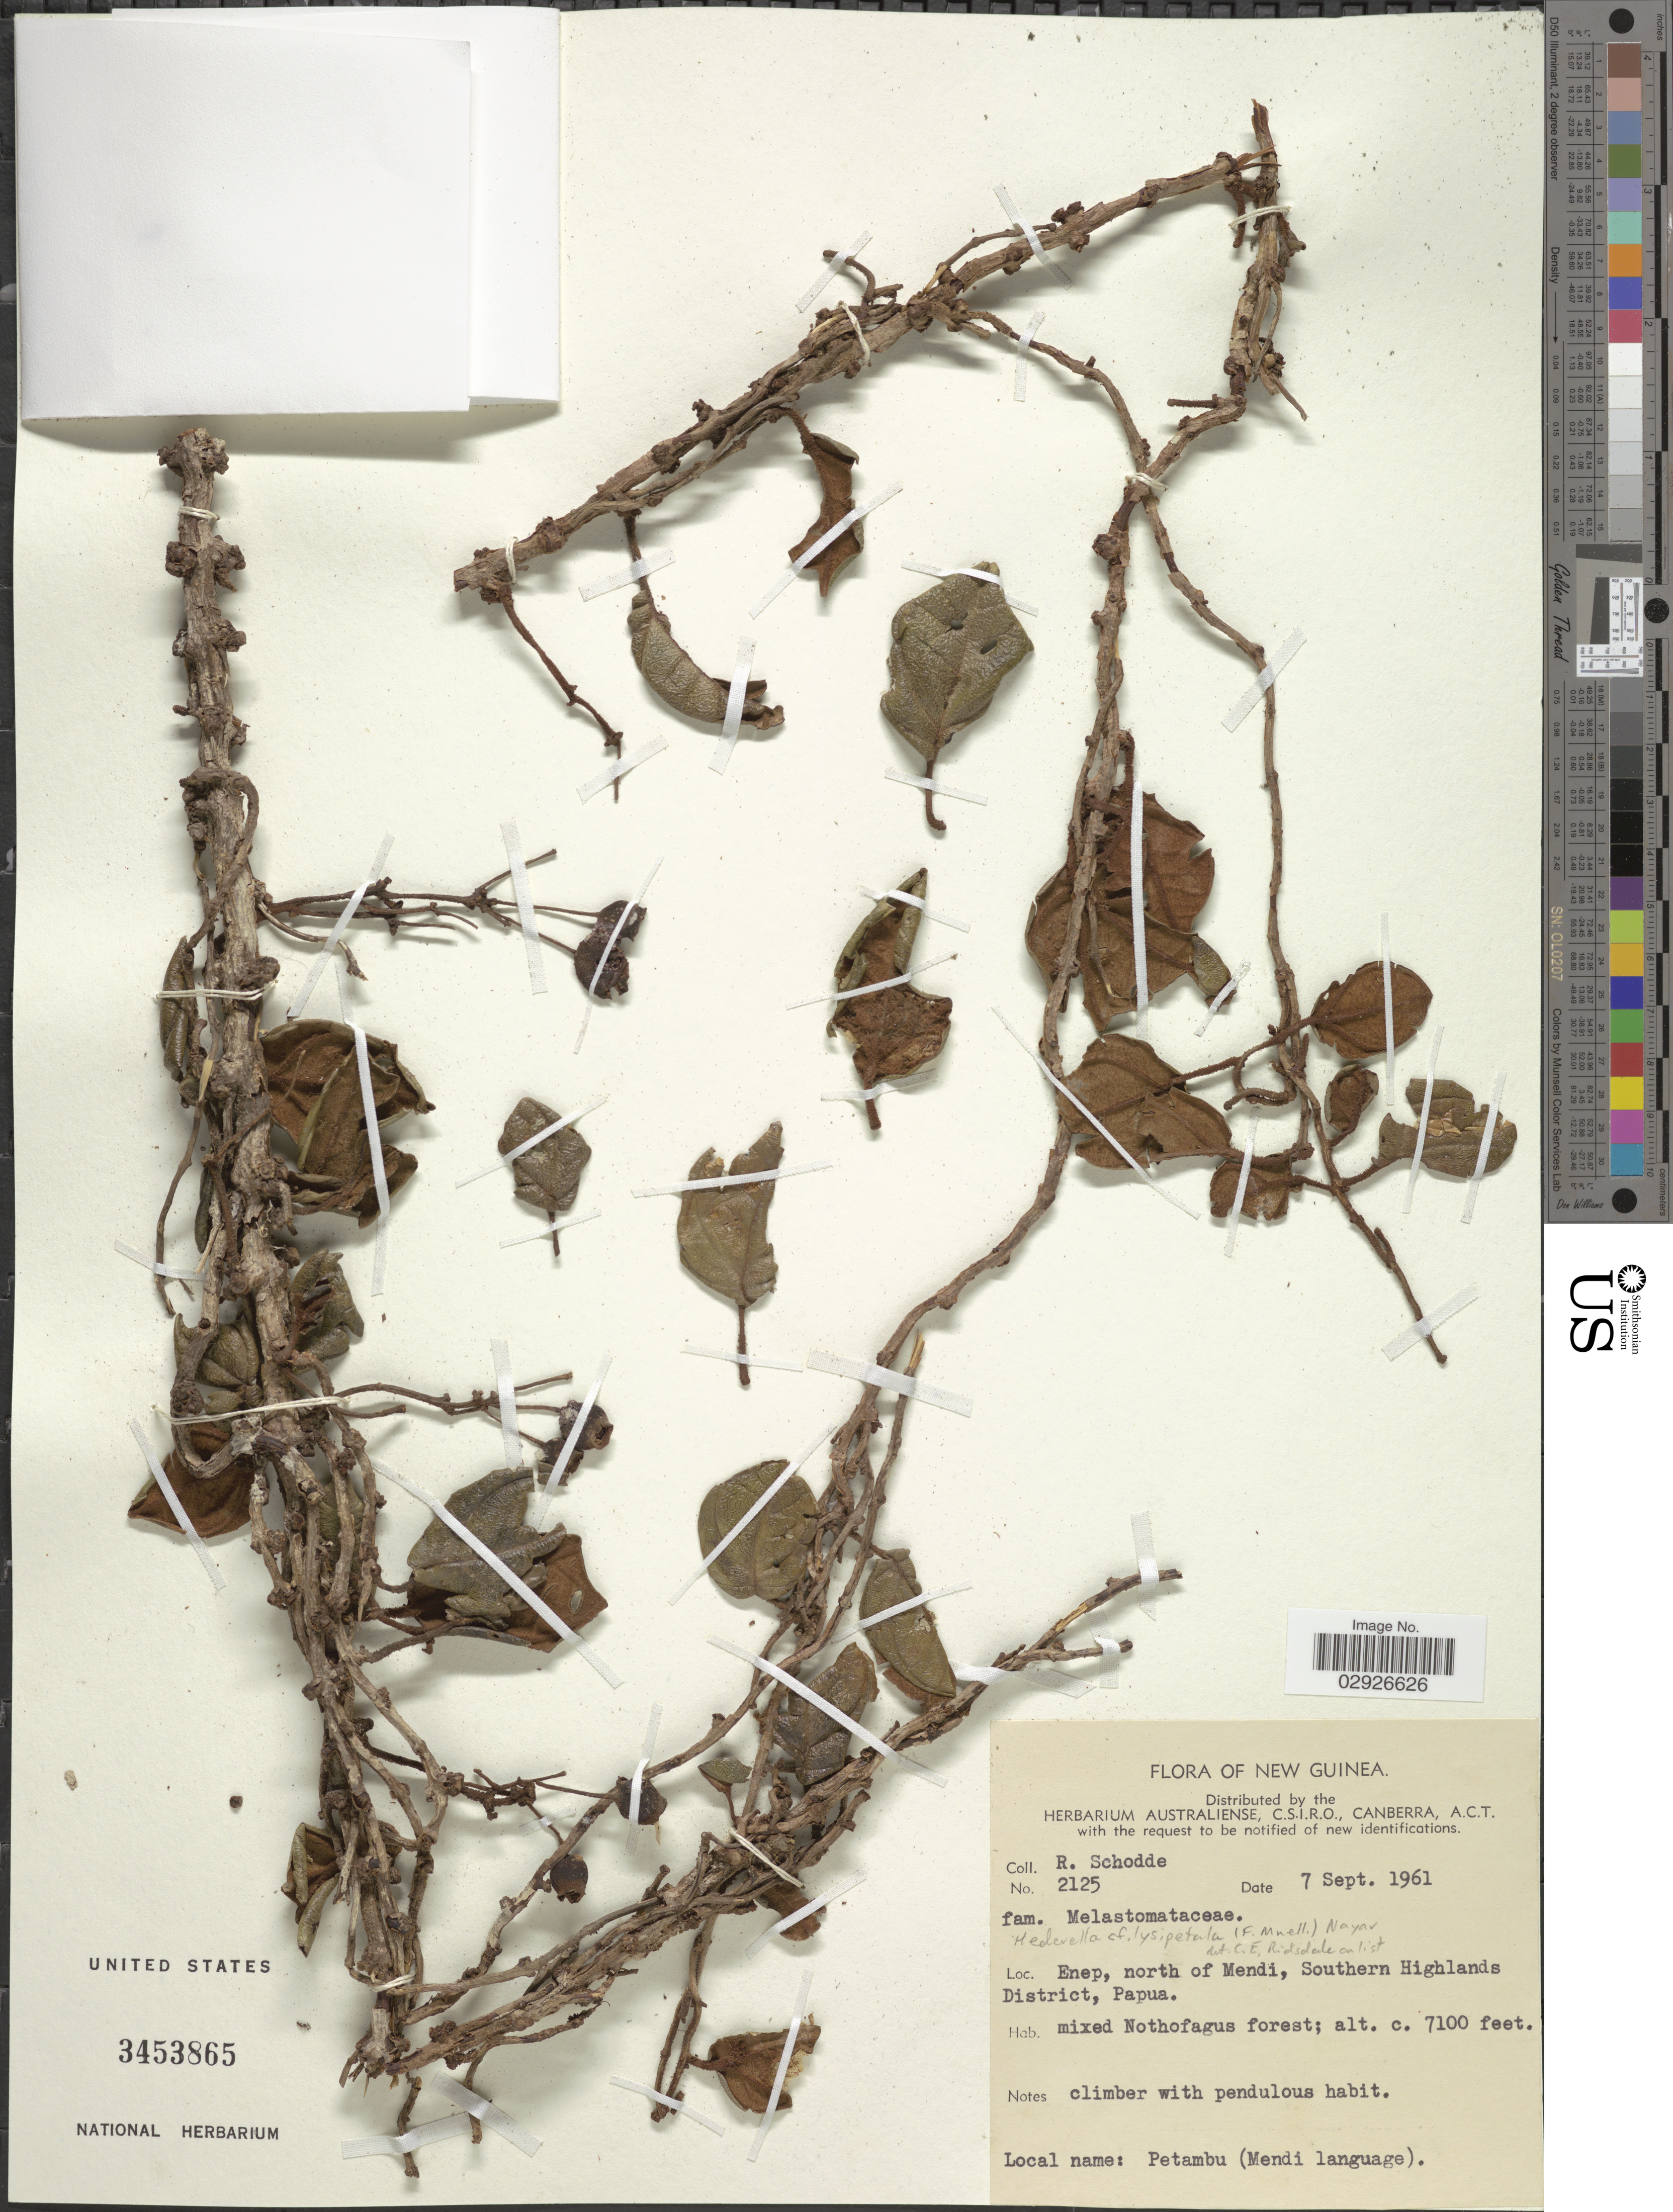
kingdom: Plantae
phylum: Tracheophyta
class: Magnoliopsida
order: Myrtales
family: Melastomataceae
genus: Catanthera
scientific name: Catanthera lysipetala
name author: F. Muell.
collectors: R. Schodde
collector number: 2125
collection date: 1961-09-07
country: Papua New Guinea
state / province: Southern Highlands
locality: New Guinea. Enep, north of Mendi, Southern Highlands District.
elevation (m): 2164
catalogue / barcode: US 3453865